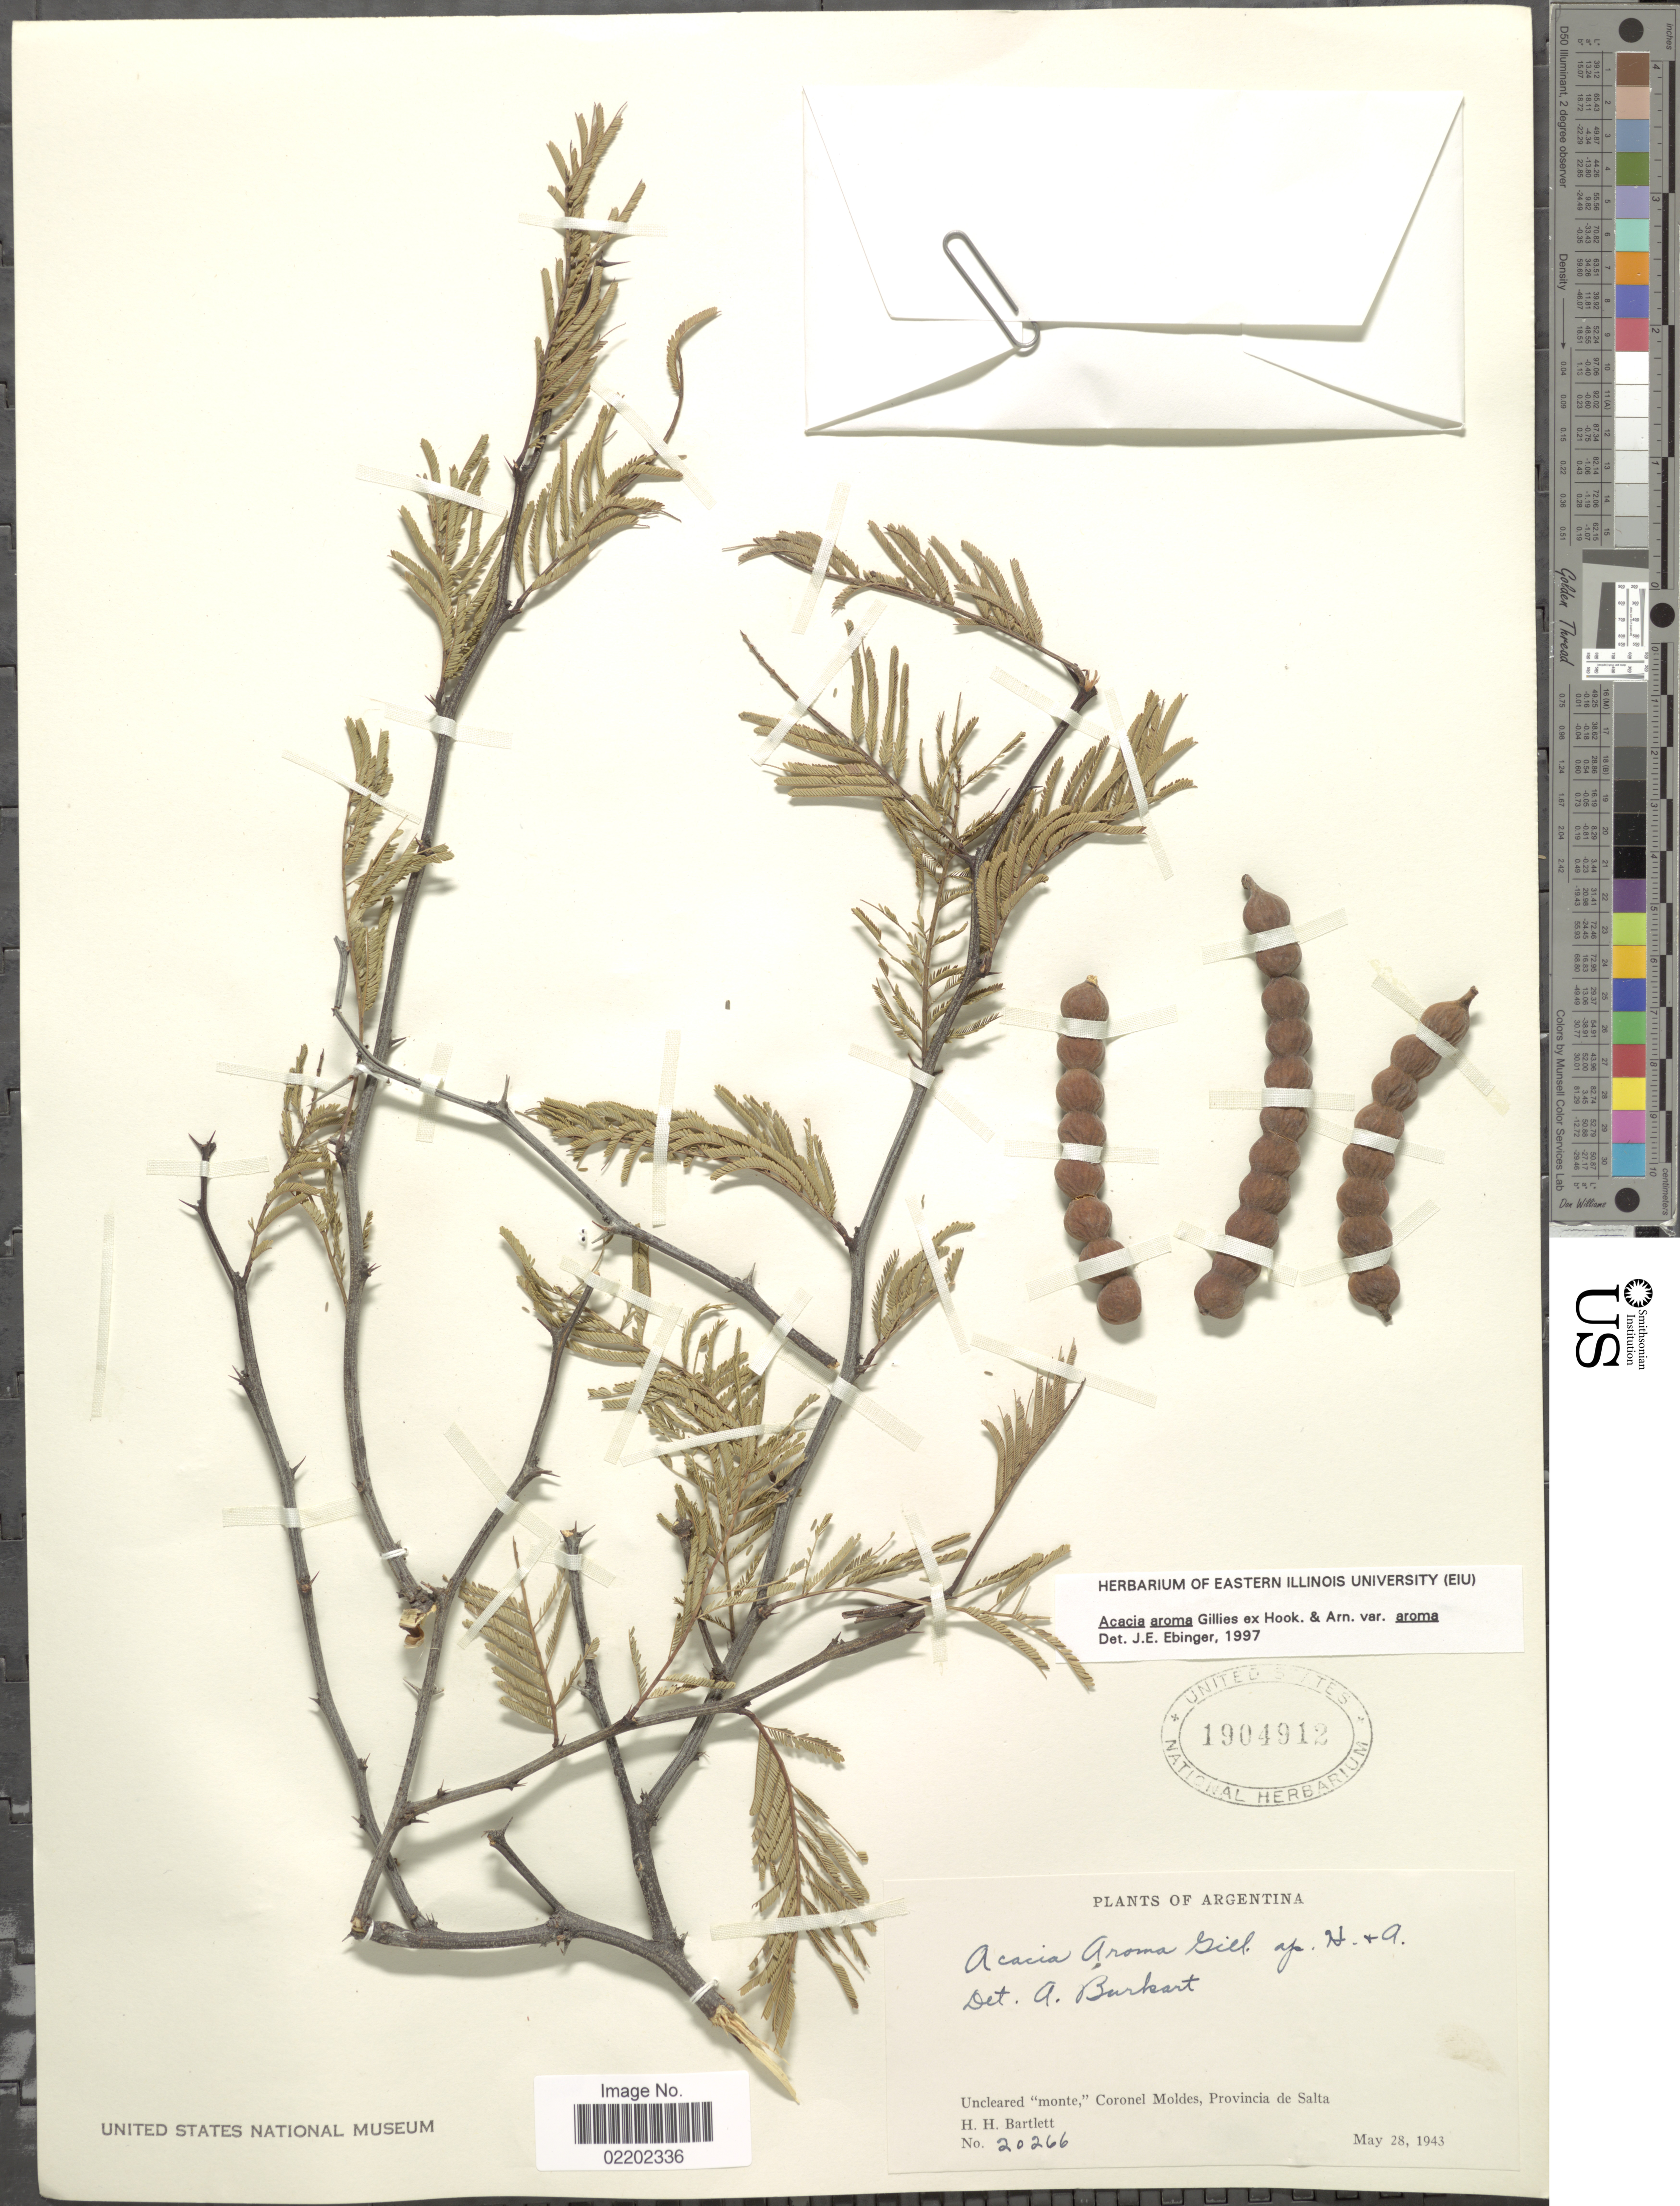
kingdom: Plantae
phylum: Tracheophyta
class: Magnoliopsida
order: Fabales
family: Fabaceae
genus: Vachellia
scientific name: Vachellia aroma var. aroma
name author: (Gillies ex Hook. & Arn.) Seigler & Ebinger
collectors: H. H. Bartlett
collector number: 20266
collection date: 1943-05-28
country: Argentina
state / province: Salta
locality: Uncleared 'monte' Coronel Moldes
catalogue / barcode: US 1904912